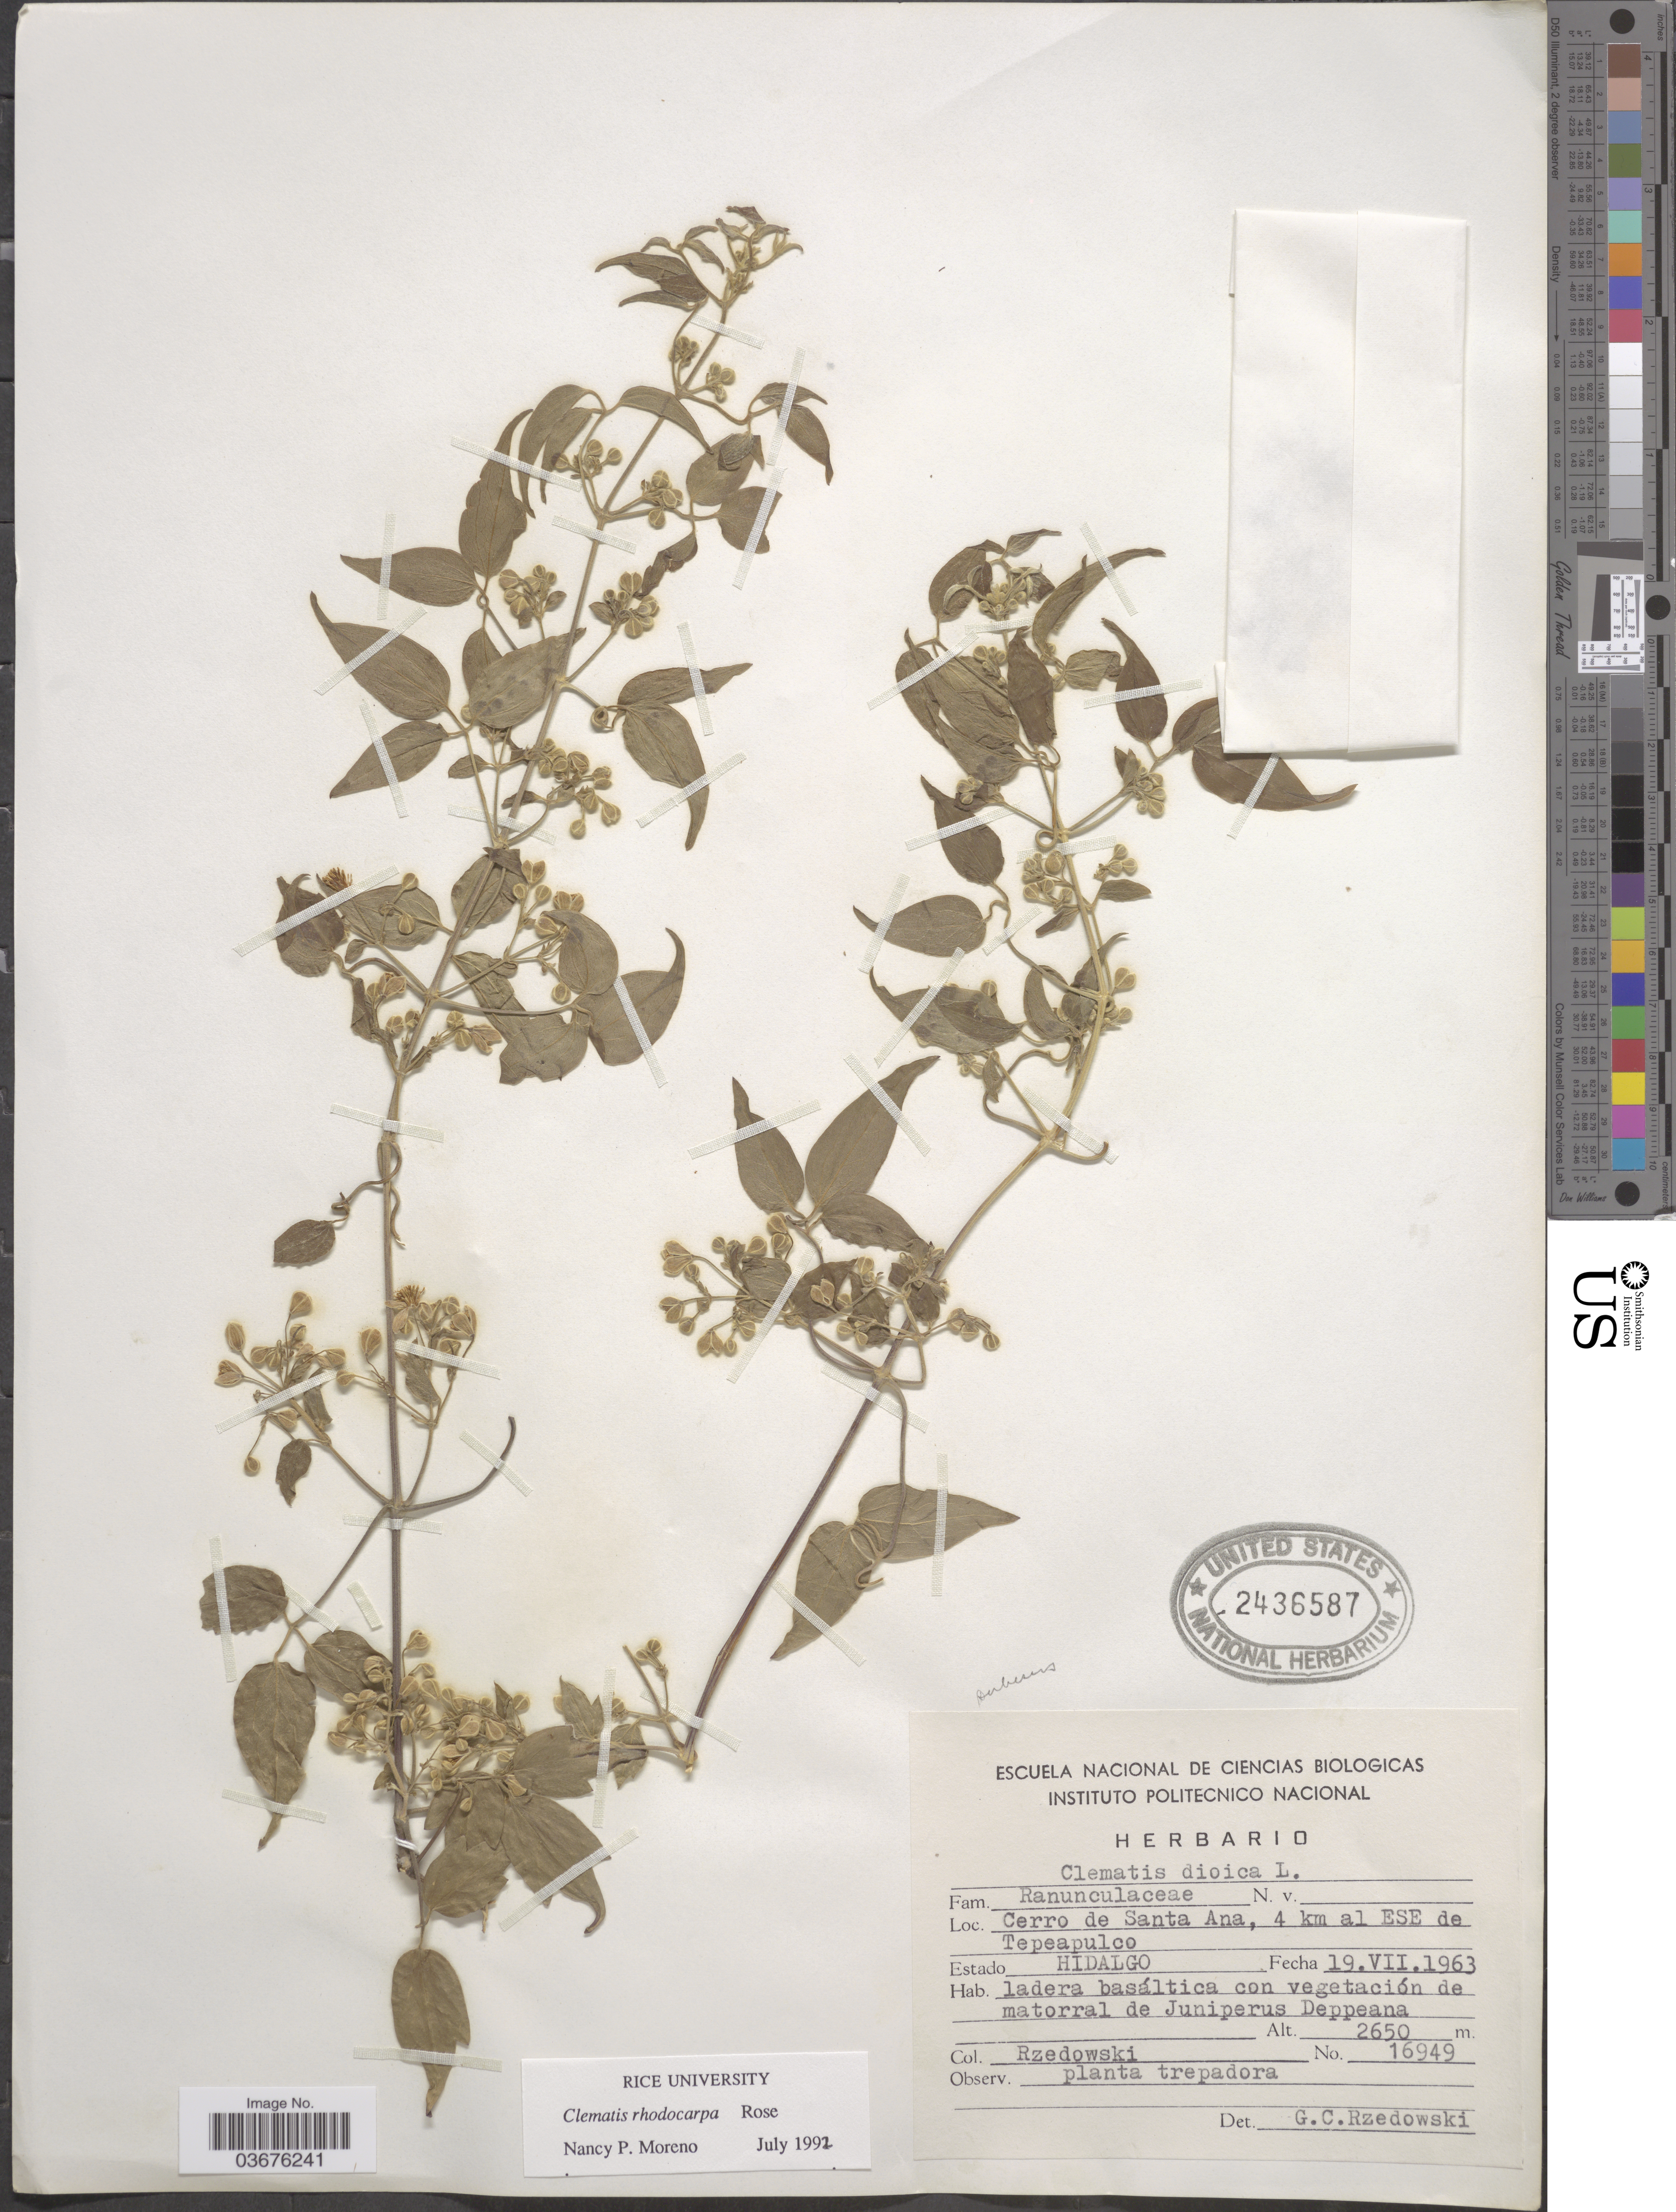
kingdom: Plantae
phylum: Tracheophyta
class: Magnoliopsida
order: Ranunculales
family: Ranunculaceae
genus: Clematis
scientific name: Clematis rhodocarpa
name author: Rose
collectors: Rzedowski, --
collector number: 16949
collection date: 1963-07-19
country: Mexico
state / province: Hidalgo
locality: Cerro de Santa Ana, 4 km al ESE de Tepeapulco.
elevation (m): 2650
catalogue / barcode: US 2436587